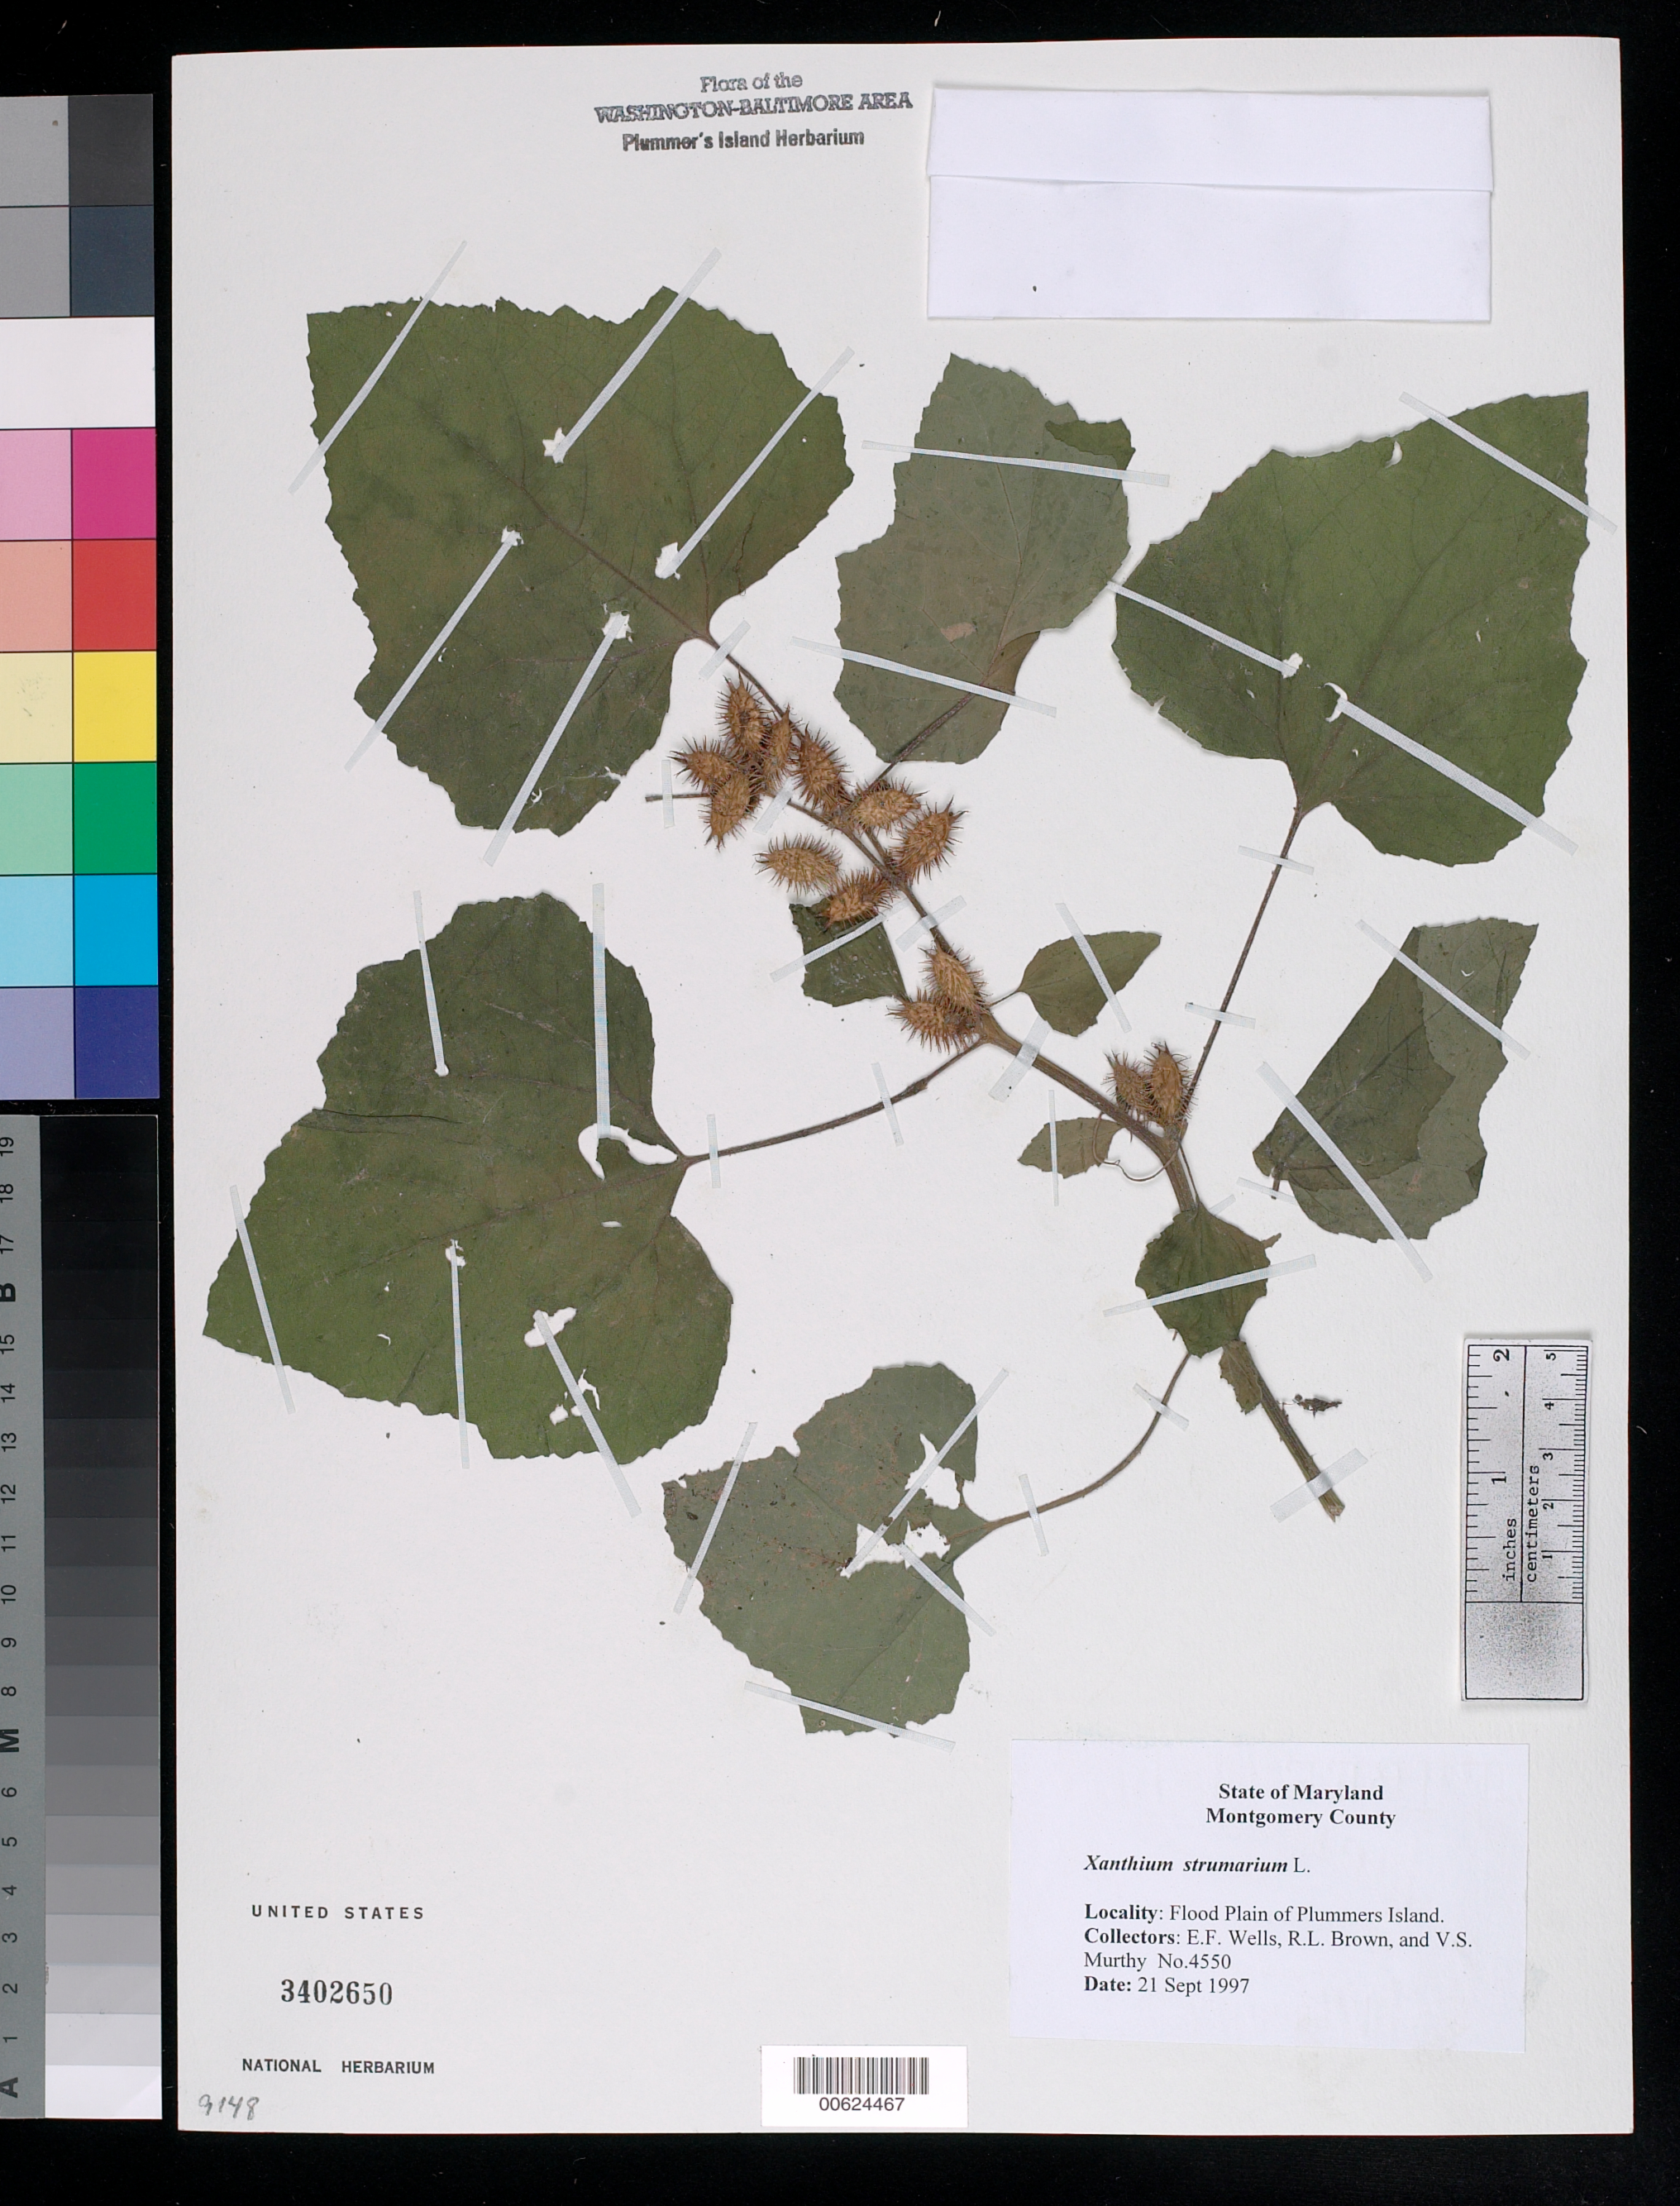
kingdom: Plantae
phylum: Tracheophyta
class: Magnoliopsida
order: Asterales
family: Asteraceae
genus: Xanthium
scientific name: Xanthium strumarium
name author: L.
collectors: E. F. Wells, R. L. Brown & V. S. Murthy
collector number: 4550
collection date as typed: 21 Sep 1997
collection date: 1997-09-21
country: United States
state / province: Maryland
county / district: Montgomery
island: Plummers Island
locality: Flood plain of Plummers Island Plummers Island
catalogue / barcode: US 3402650